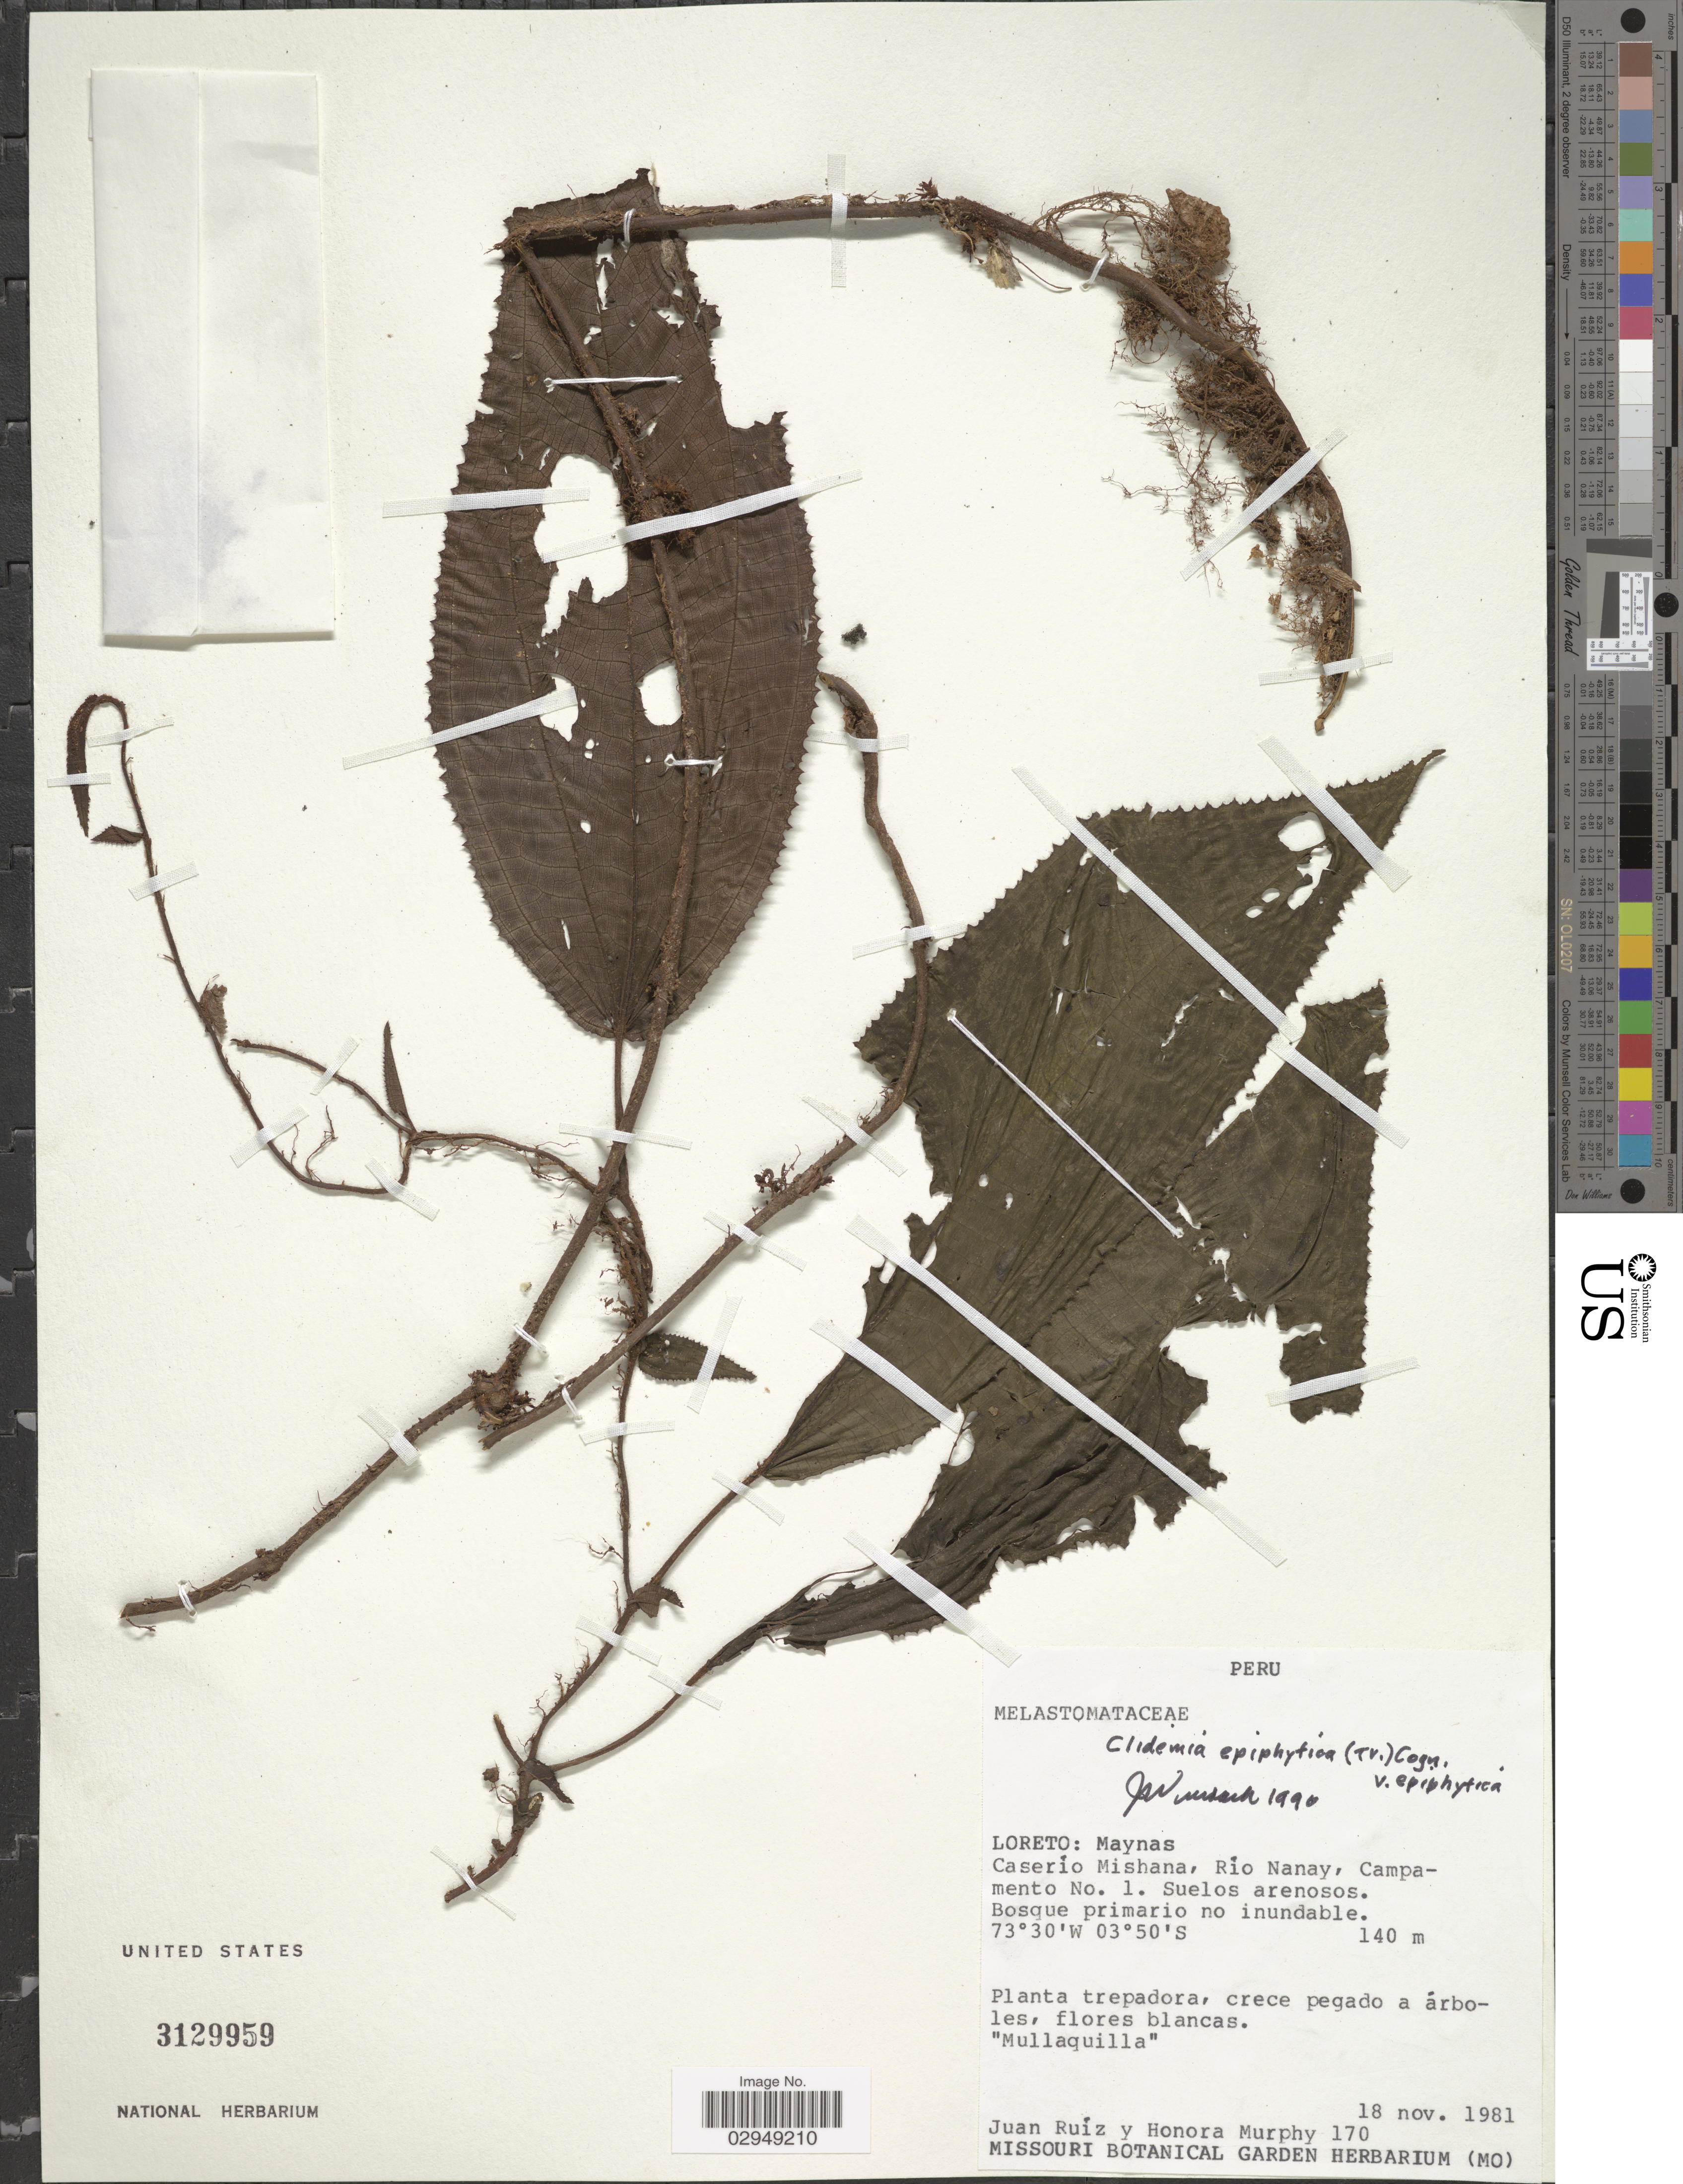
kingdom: Plantae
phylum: Tracheophyta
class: Magnoliopsida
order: Myrtales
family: Melastomataceae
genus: Clidemia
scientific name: Clidemia epiphytica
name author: (Triana) Cogn.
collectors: J. Ruíz & H. Murphy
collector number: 170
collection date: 1981-11-18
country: Peru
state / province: Loreto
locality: Maynas, Caserío Mishana, Río Nanay, Campamento No. 1.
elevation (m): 140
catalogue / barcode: US 3129959